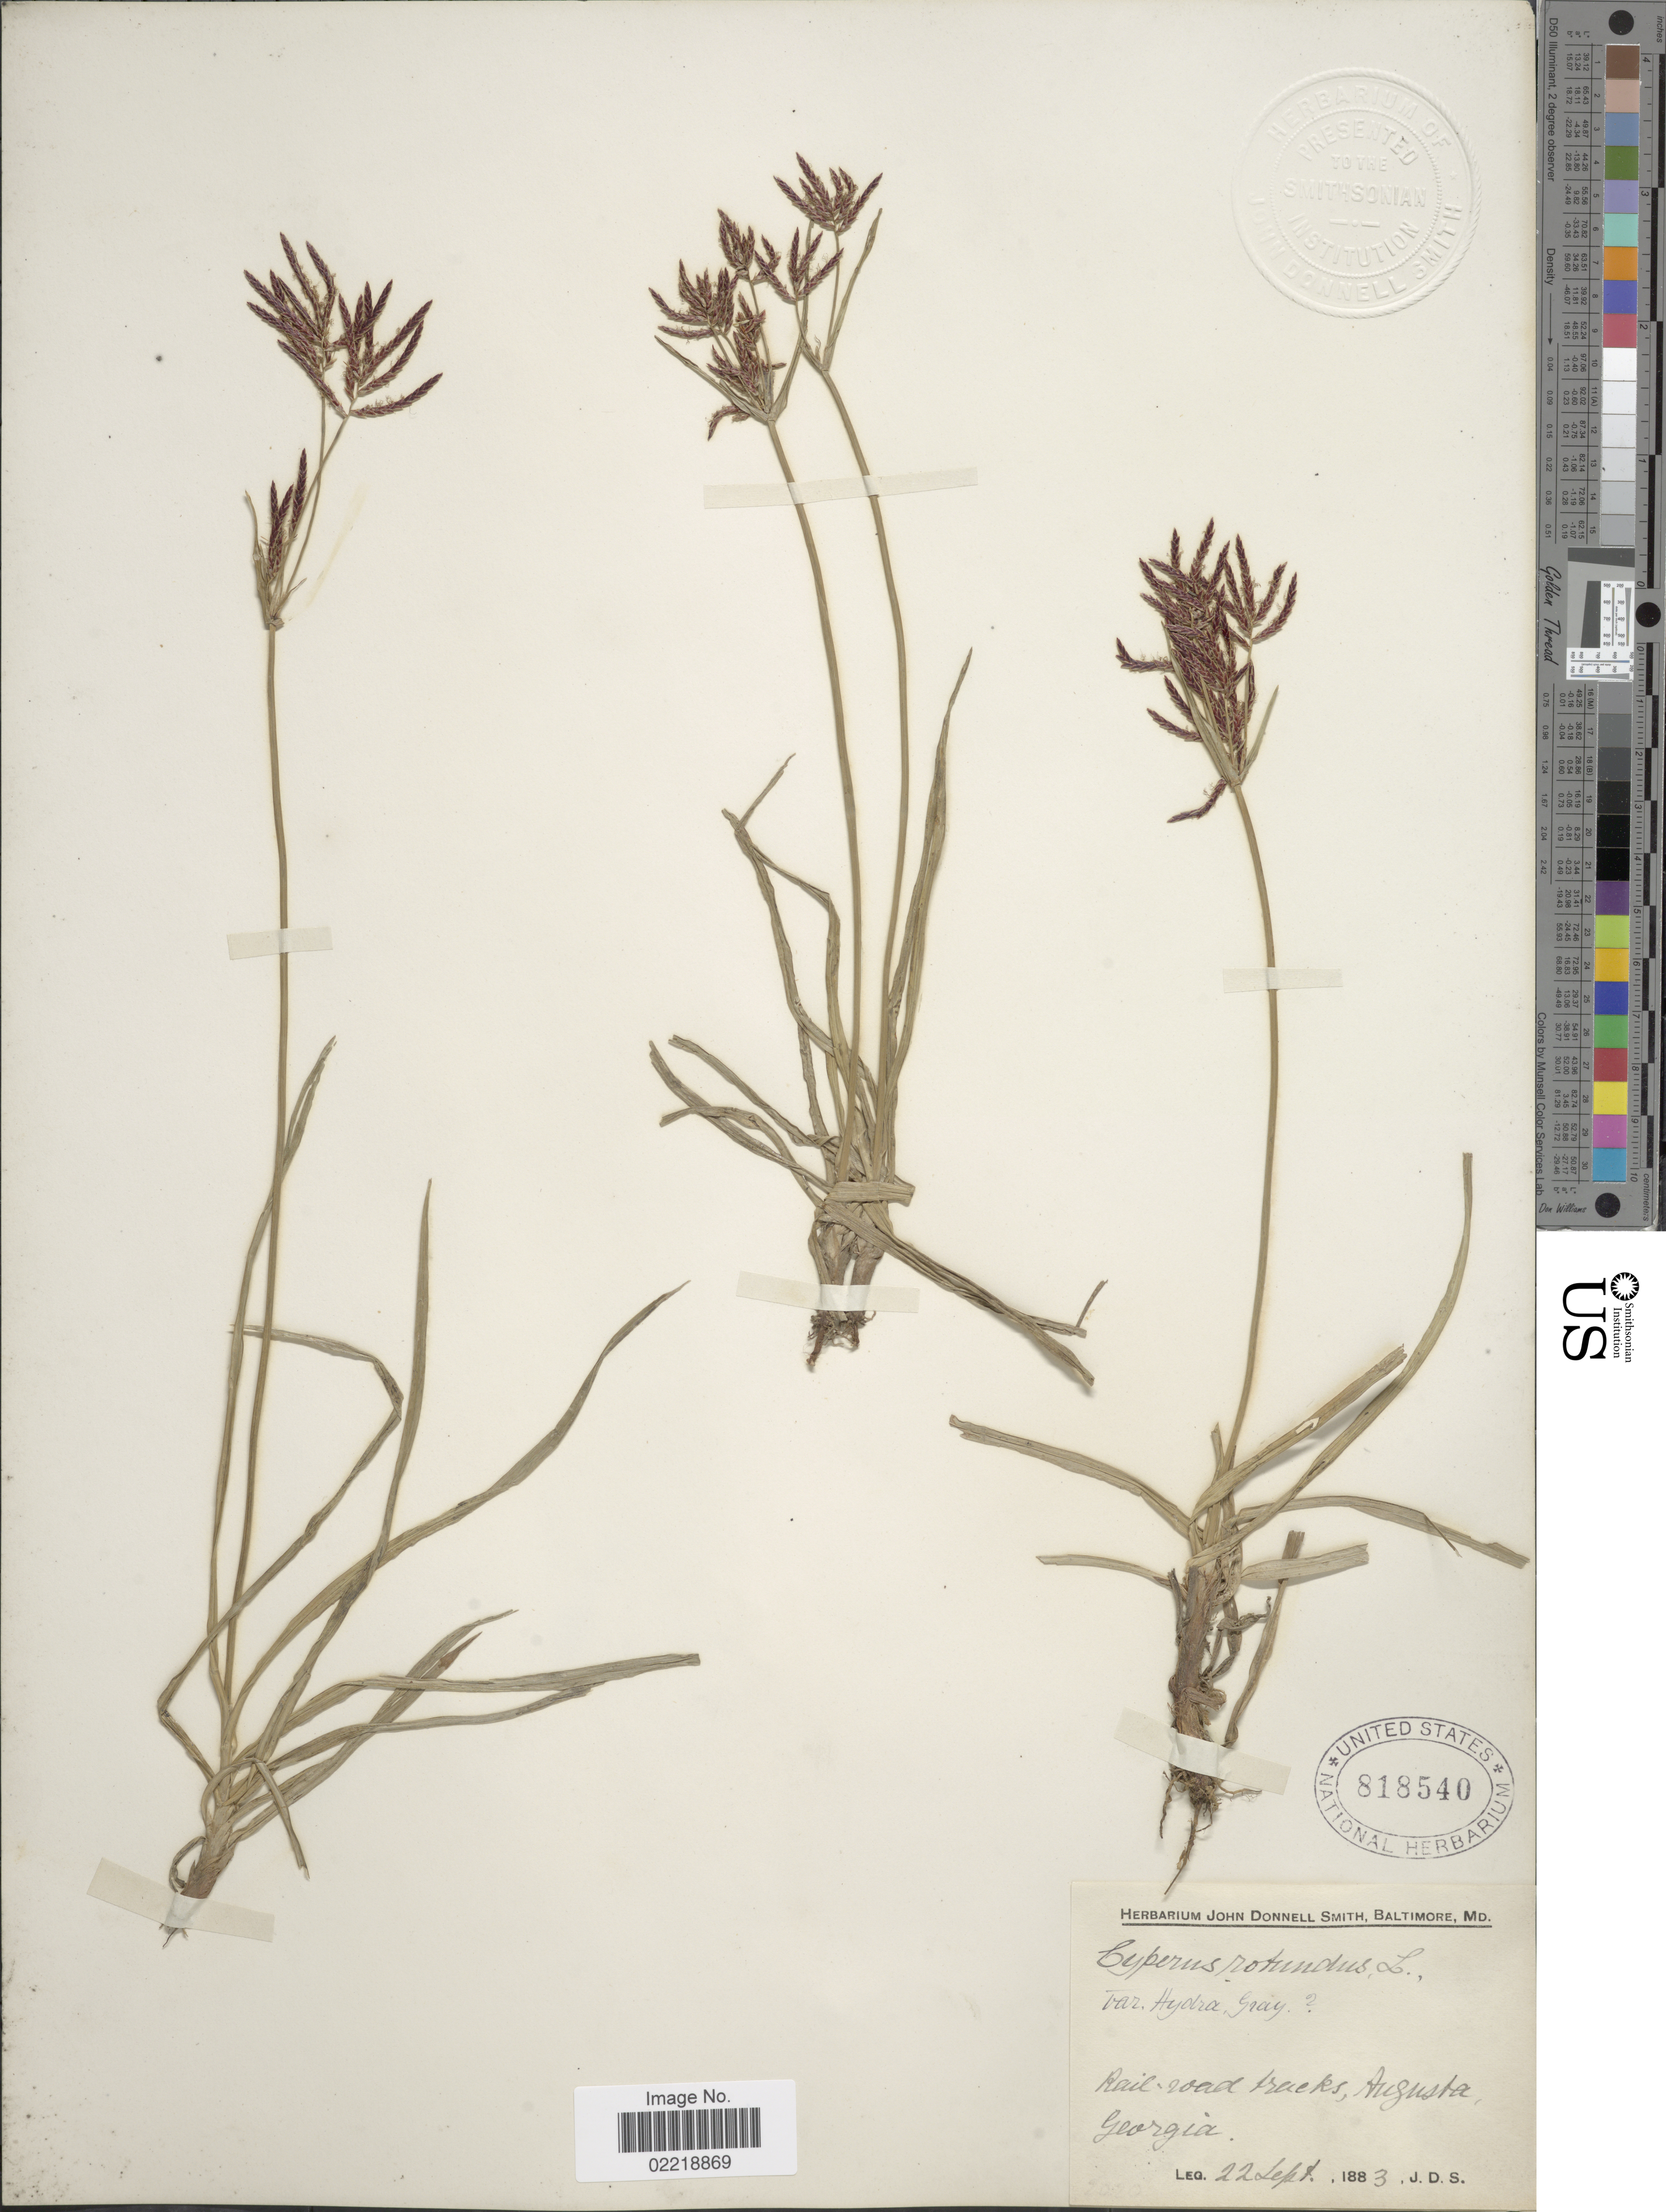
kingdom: Plantae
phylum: Tracheophyta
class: Liliopsida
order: Poales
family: Cyperaceae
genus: Cyperus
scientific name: Cyperus rotundus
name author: L.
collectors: J. Donnell Smith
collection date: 1883-09-22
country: United States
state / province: Georgia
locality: Rail road tracks, Augusta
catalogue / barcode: US 818540